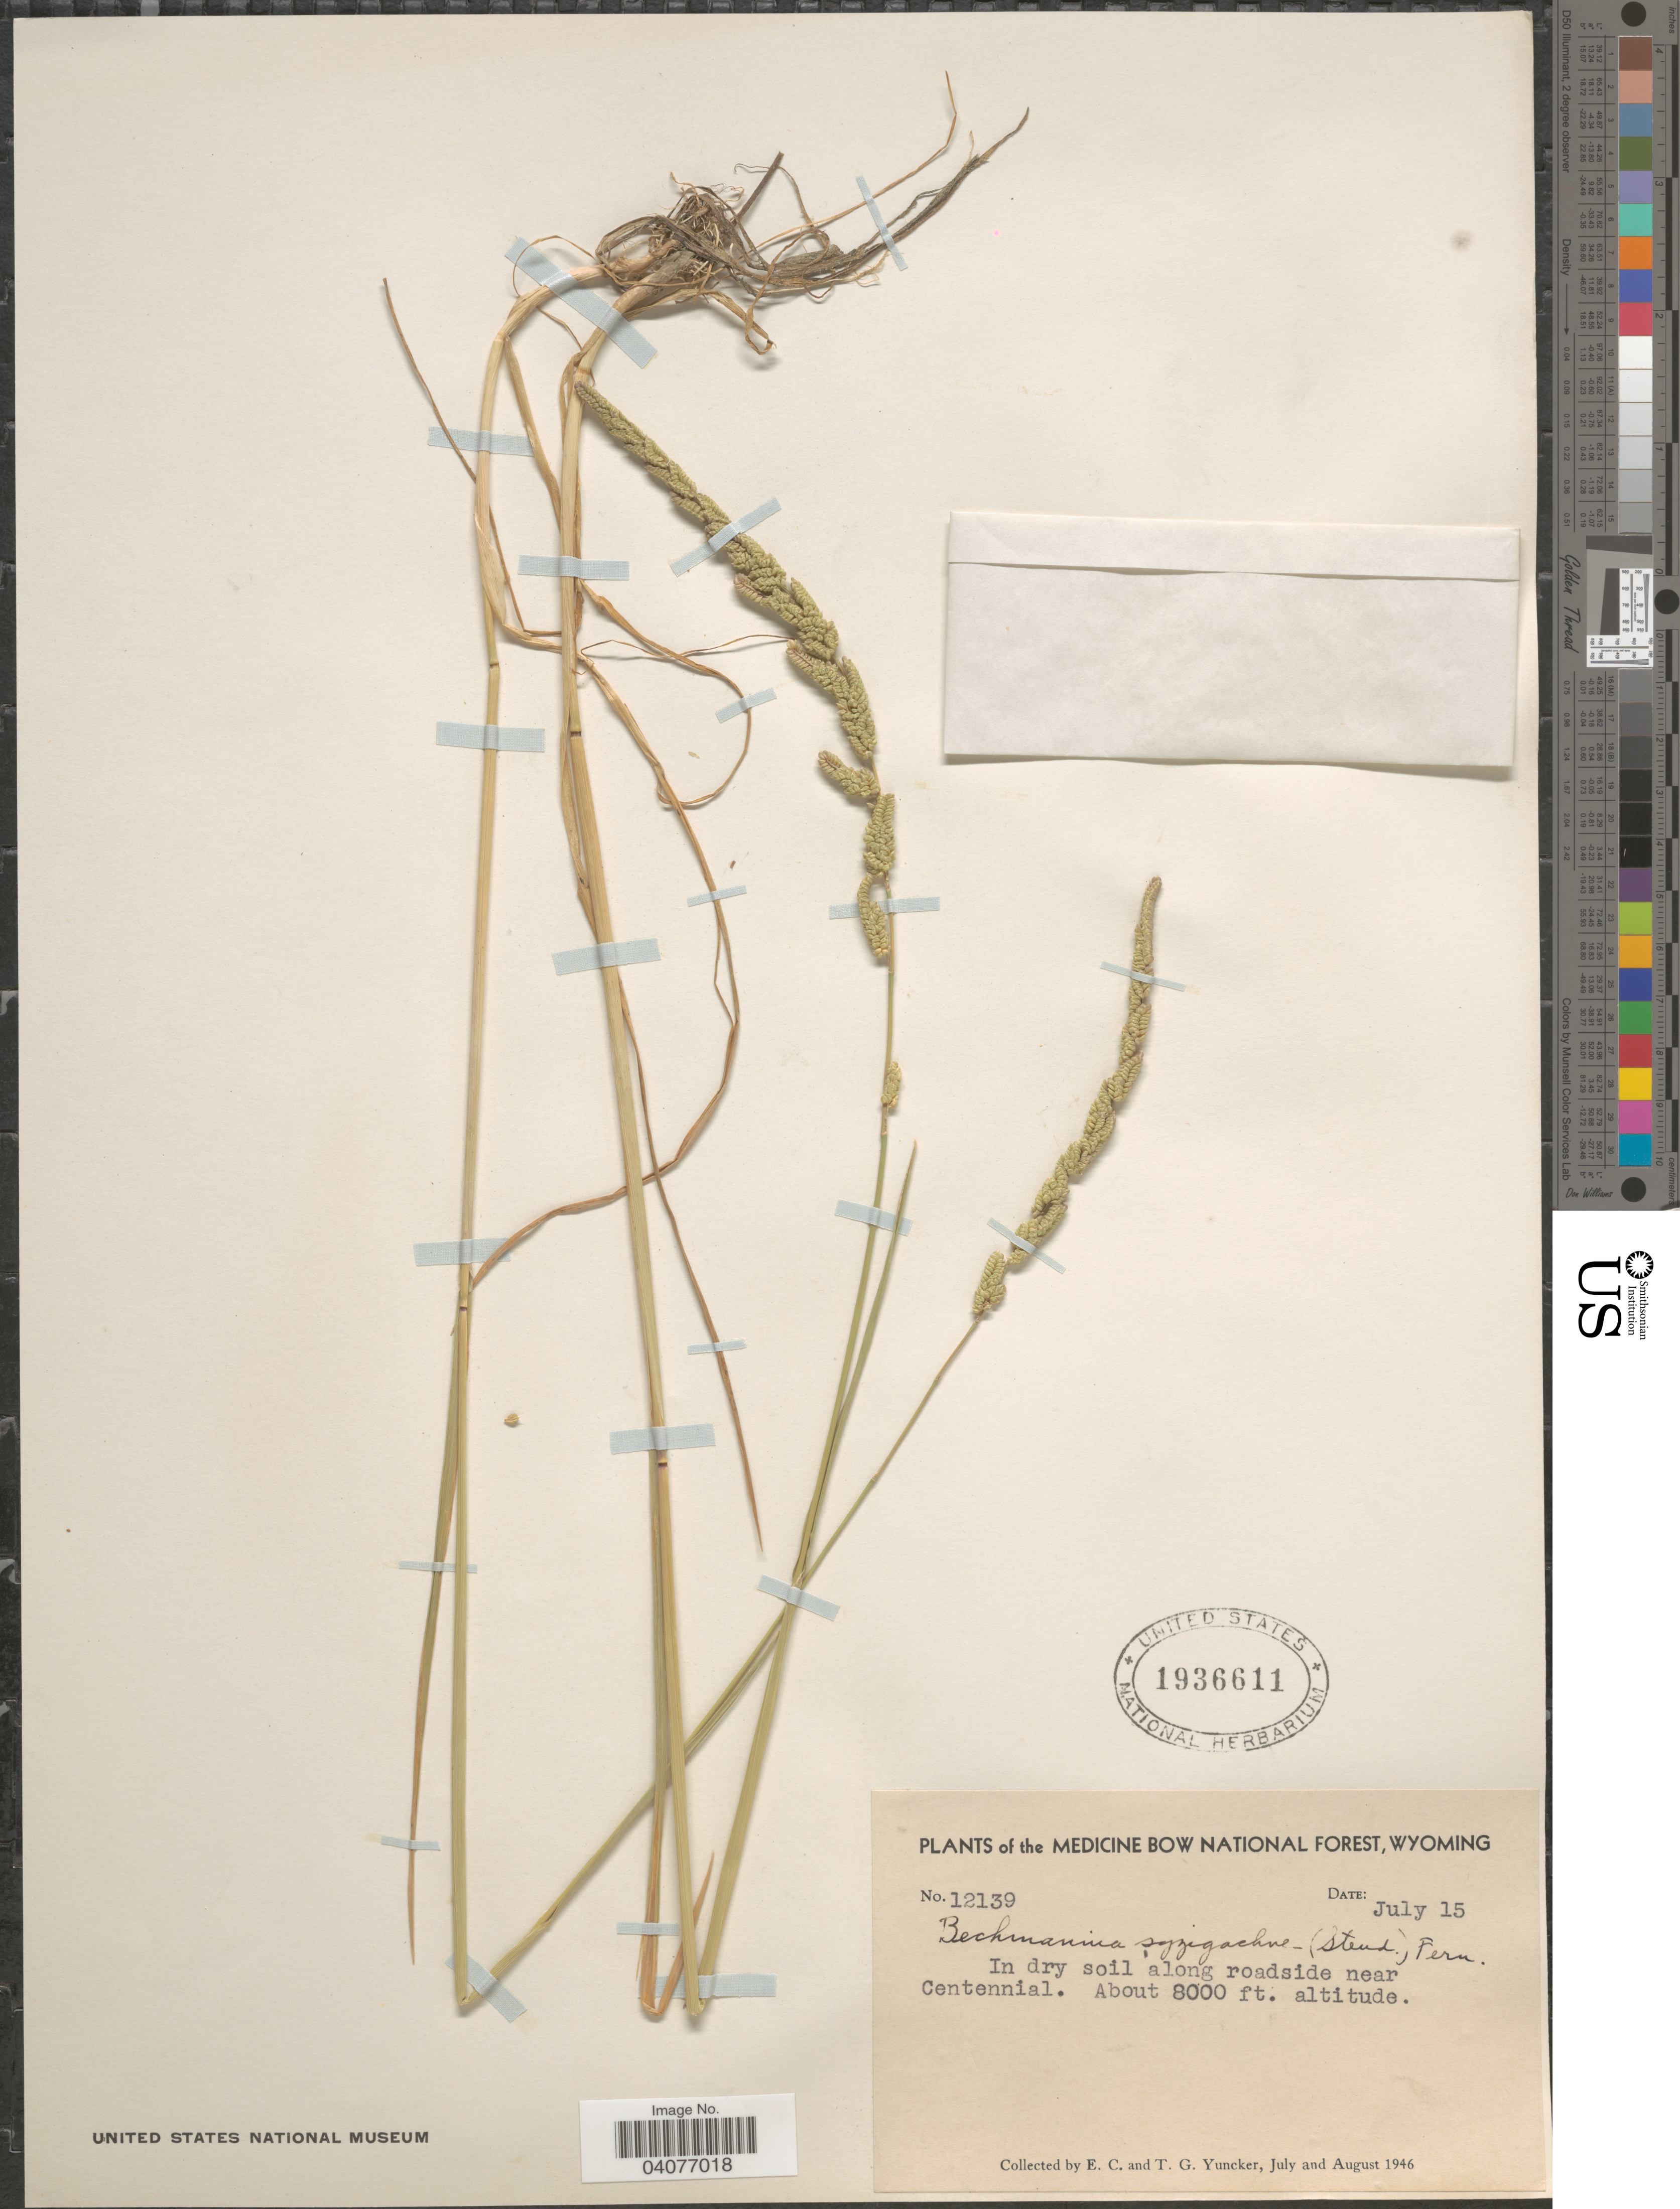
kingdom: Plantae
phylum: Tracheophyta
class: Liliopsida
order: Poales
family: Poaceae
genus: Beckmannia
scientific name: Beckmannia syzigachne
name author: (Steud.) Fernald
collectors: E. C. Yuncker & T. G. Yuncker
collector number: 12139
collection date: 1946-07-15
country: United States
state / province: Wyoming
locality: Medicine Bow National Forest. In dry soil along roadside near Centennial.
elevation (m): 2438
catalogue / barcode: US 1936611